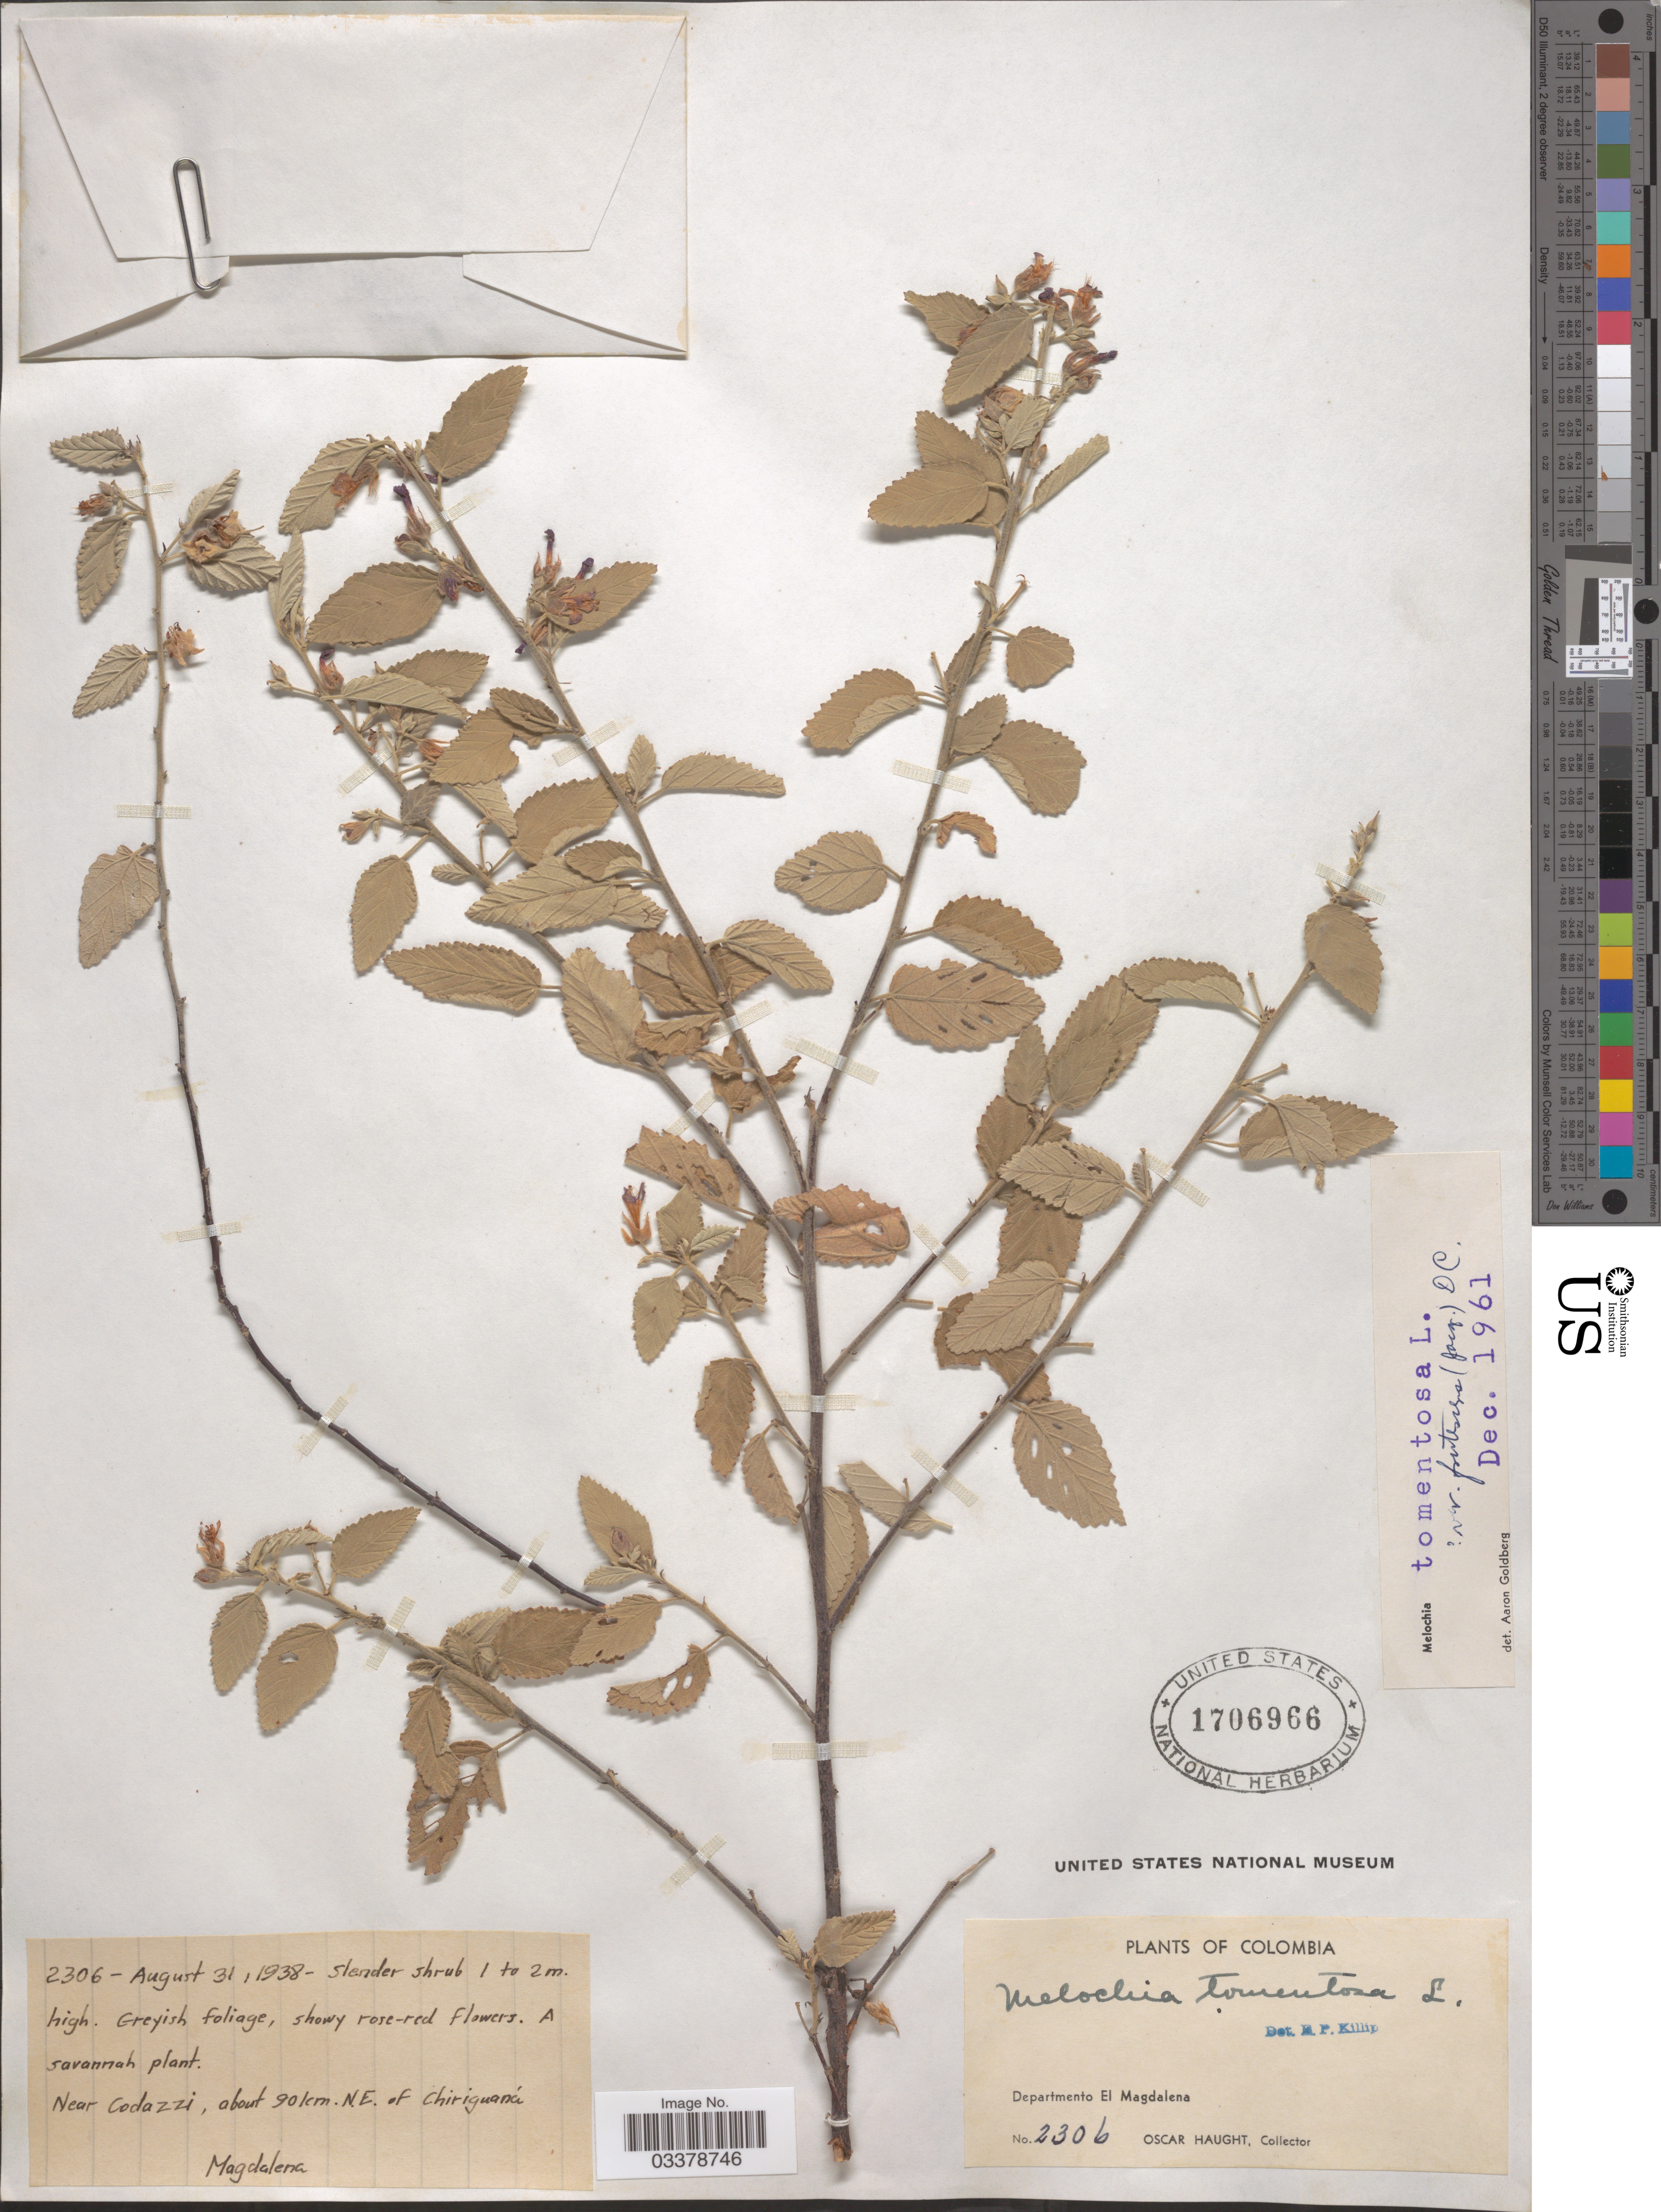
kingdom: Plantae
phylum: Tracheophyta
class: Magnoliopsida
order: Malvales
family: Malvaceae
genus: Melochia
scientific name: Melochia tomentosa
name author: L.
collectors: O. Haught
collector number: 2306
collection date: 1938-08-31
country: Colombia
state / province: Magdalena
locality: Near Codazzi, about 90 km. N.E. of Chiriguaná. Departmento El Magdalena.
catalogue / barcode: US 1706966